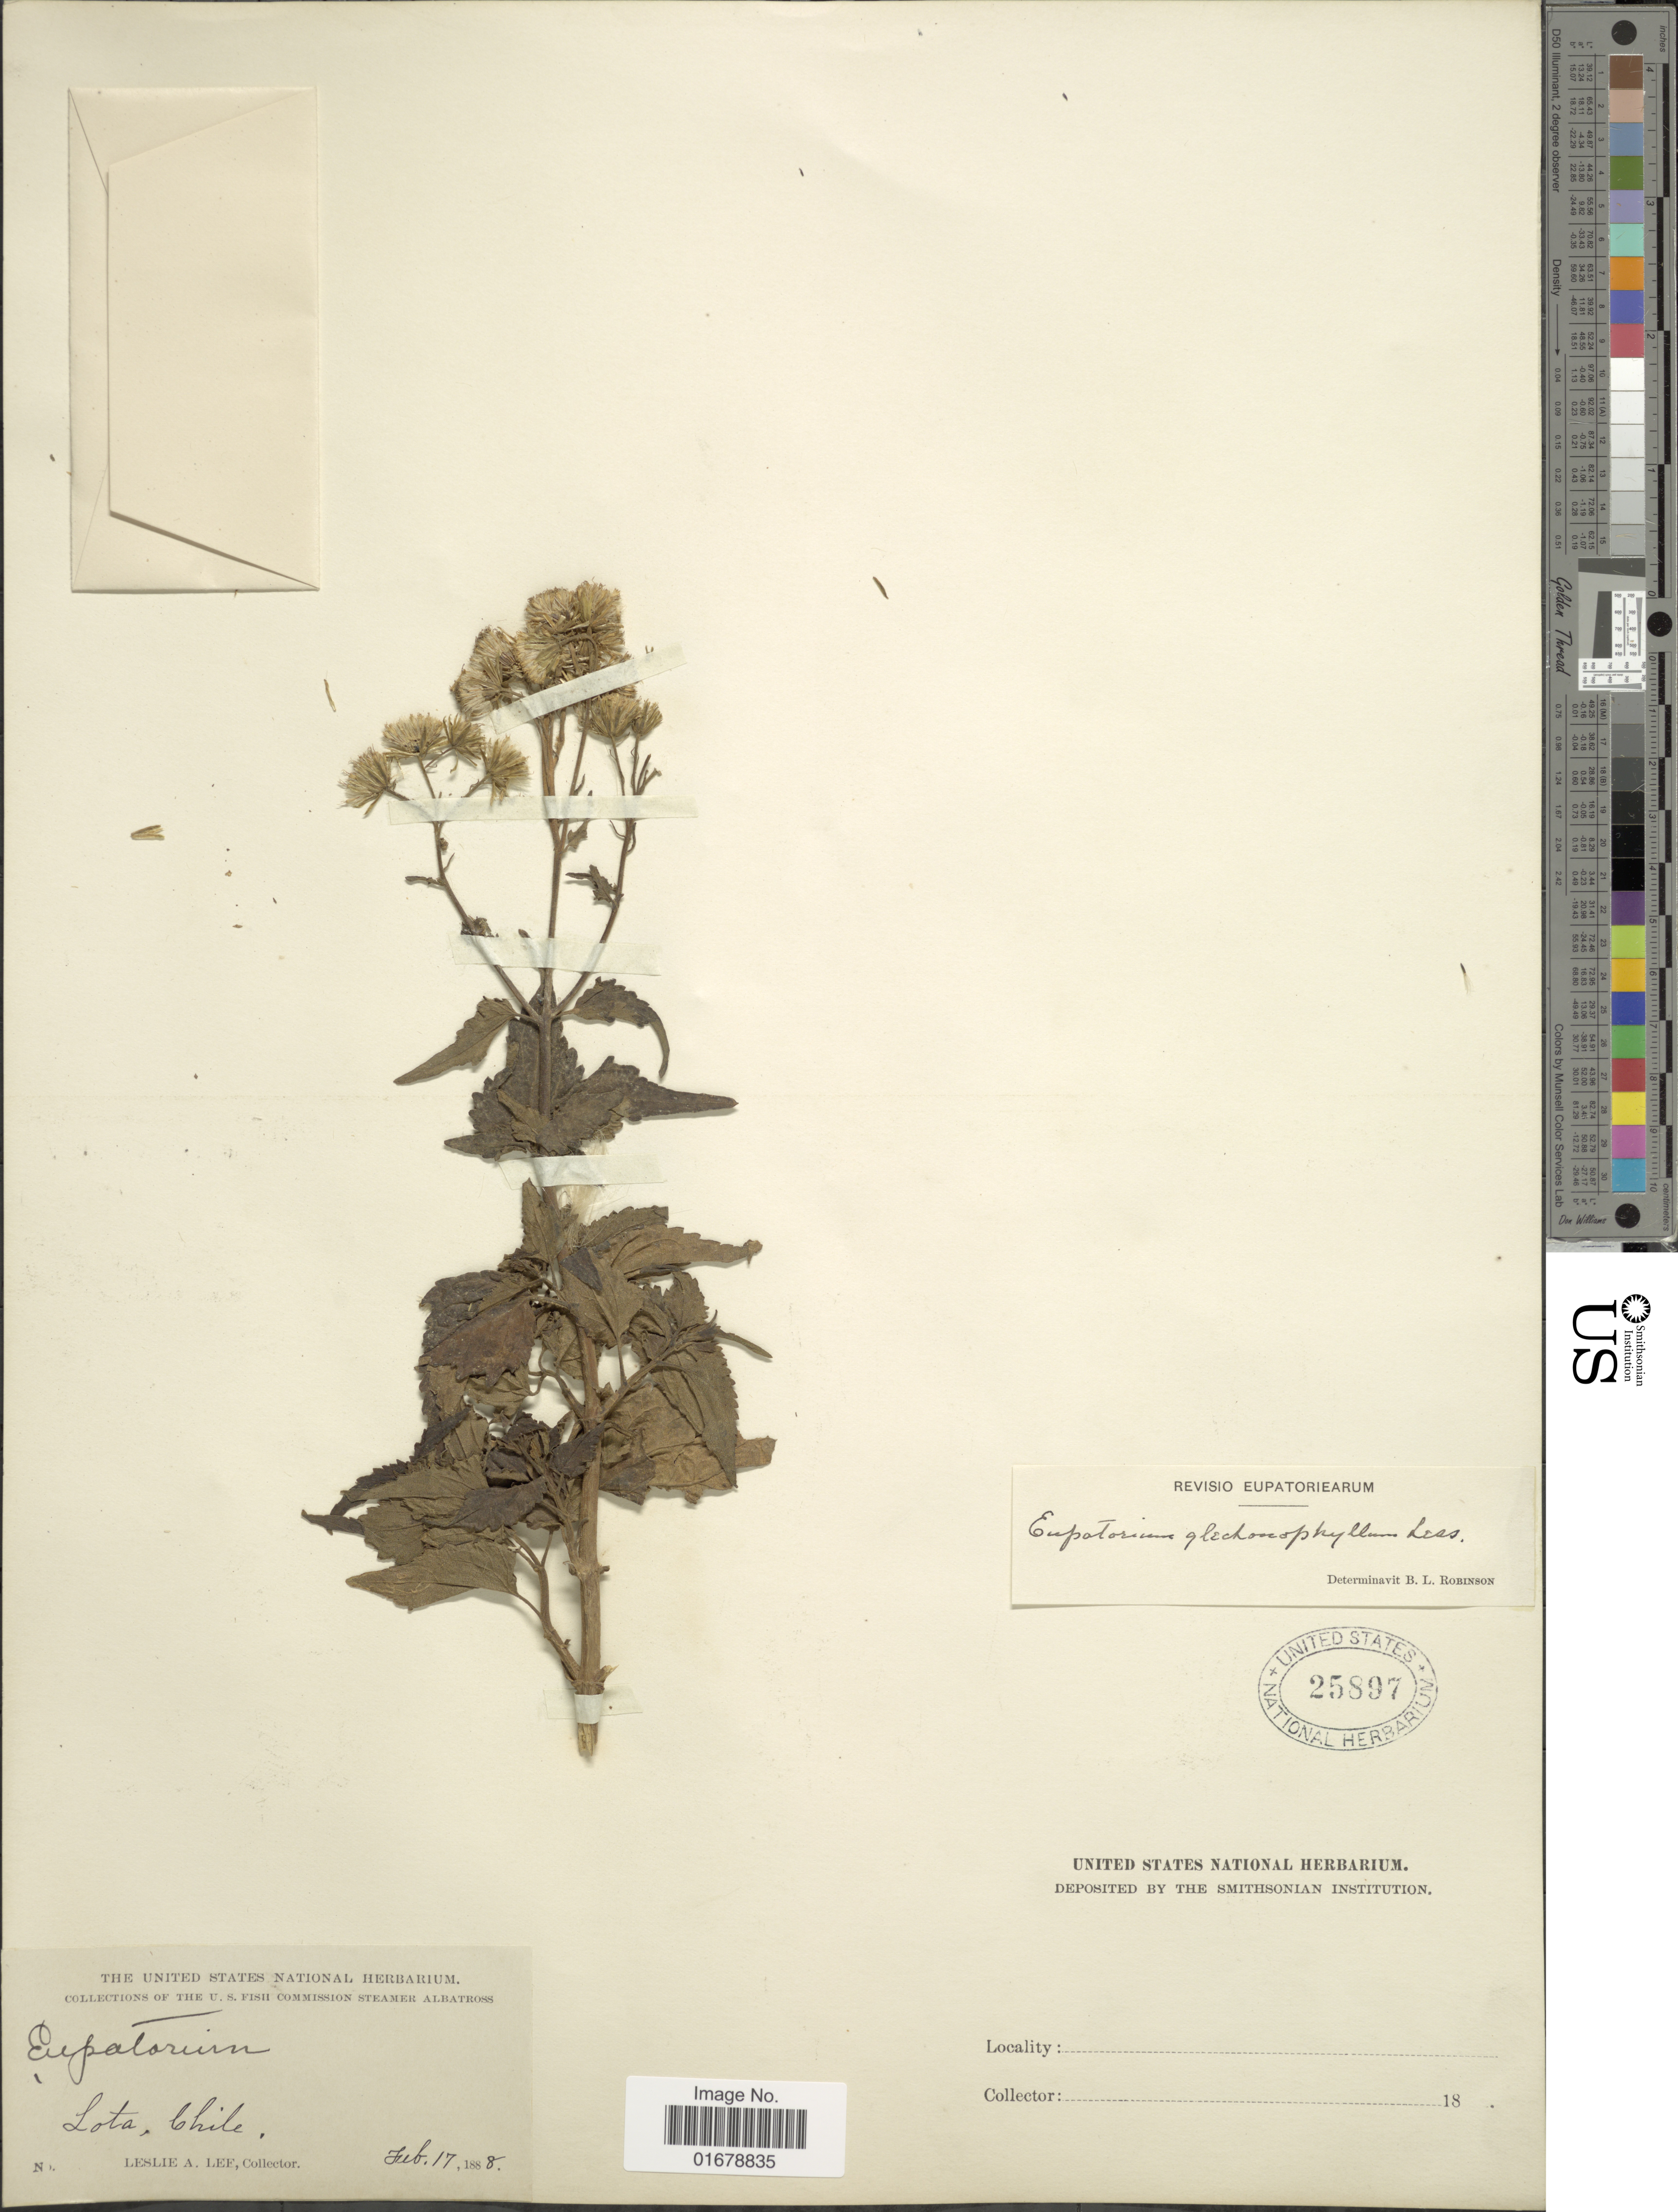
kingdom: Plantae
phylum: Tracheophyta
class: Magnoliopsida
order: Asterales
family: Asteraceae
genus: Ageratina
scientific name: Ageratina glechonophylla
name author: (Less.) R.M. King & H. Rob.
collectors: L. Lee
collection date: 1888-02-17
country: Chile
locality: Lota, Chile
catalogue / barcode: US 25897